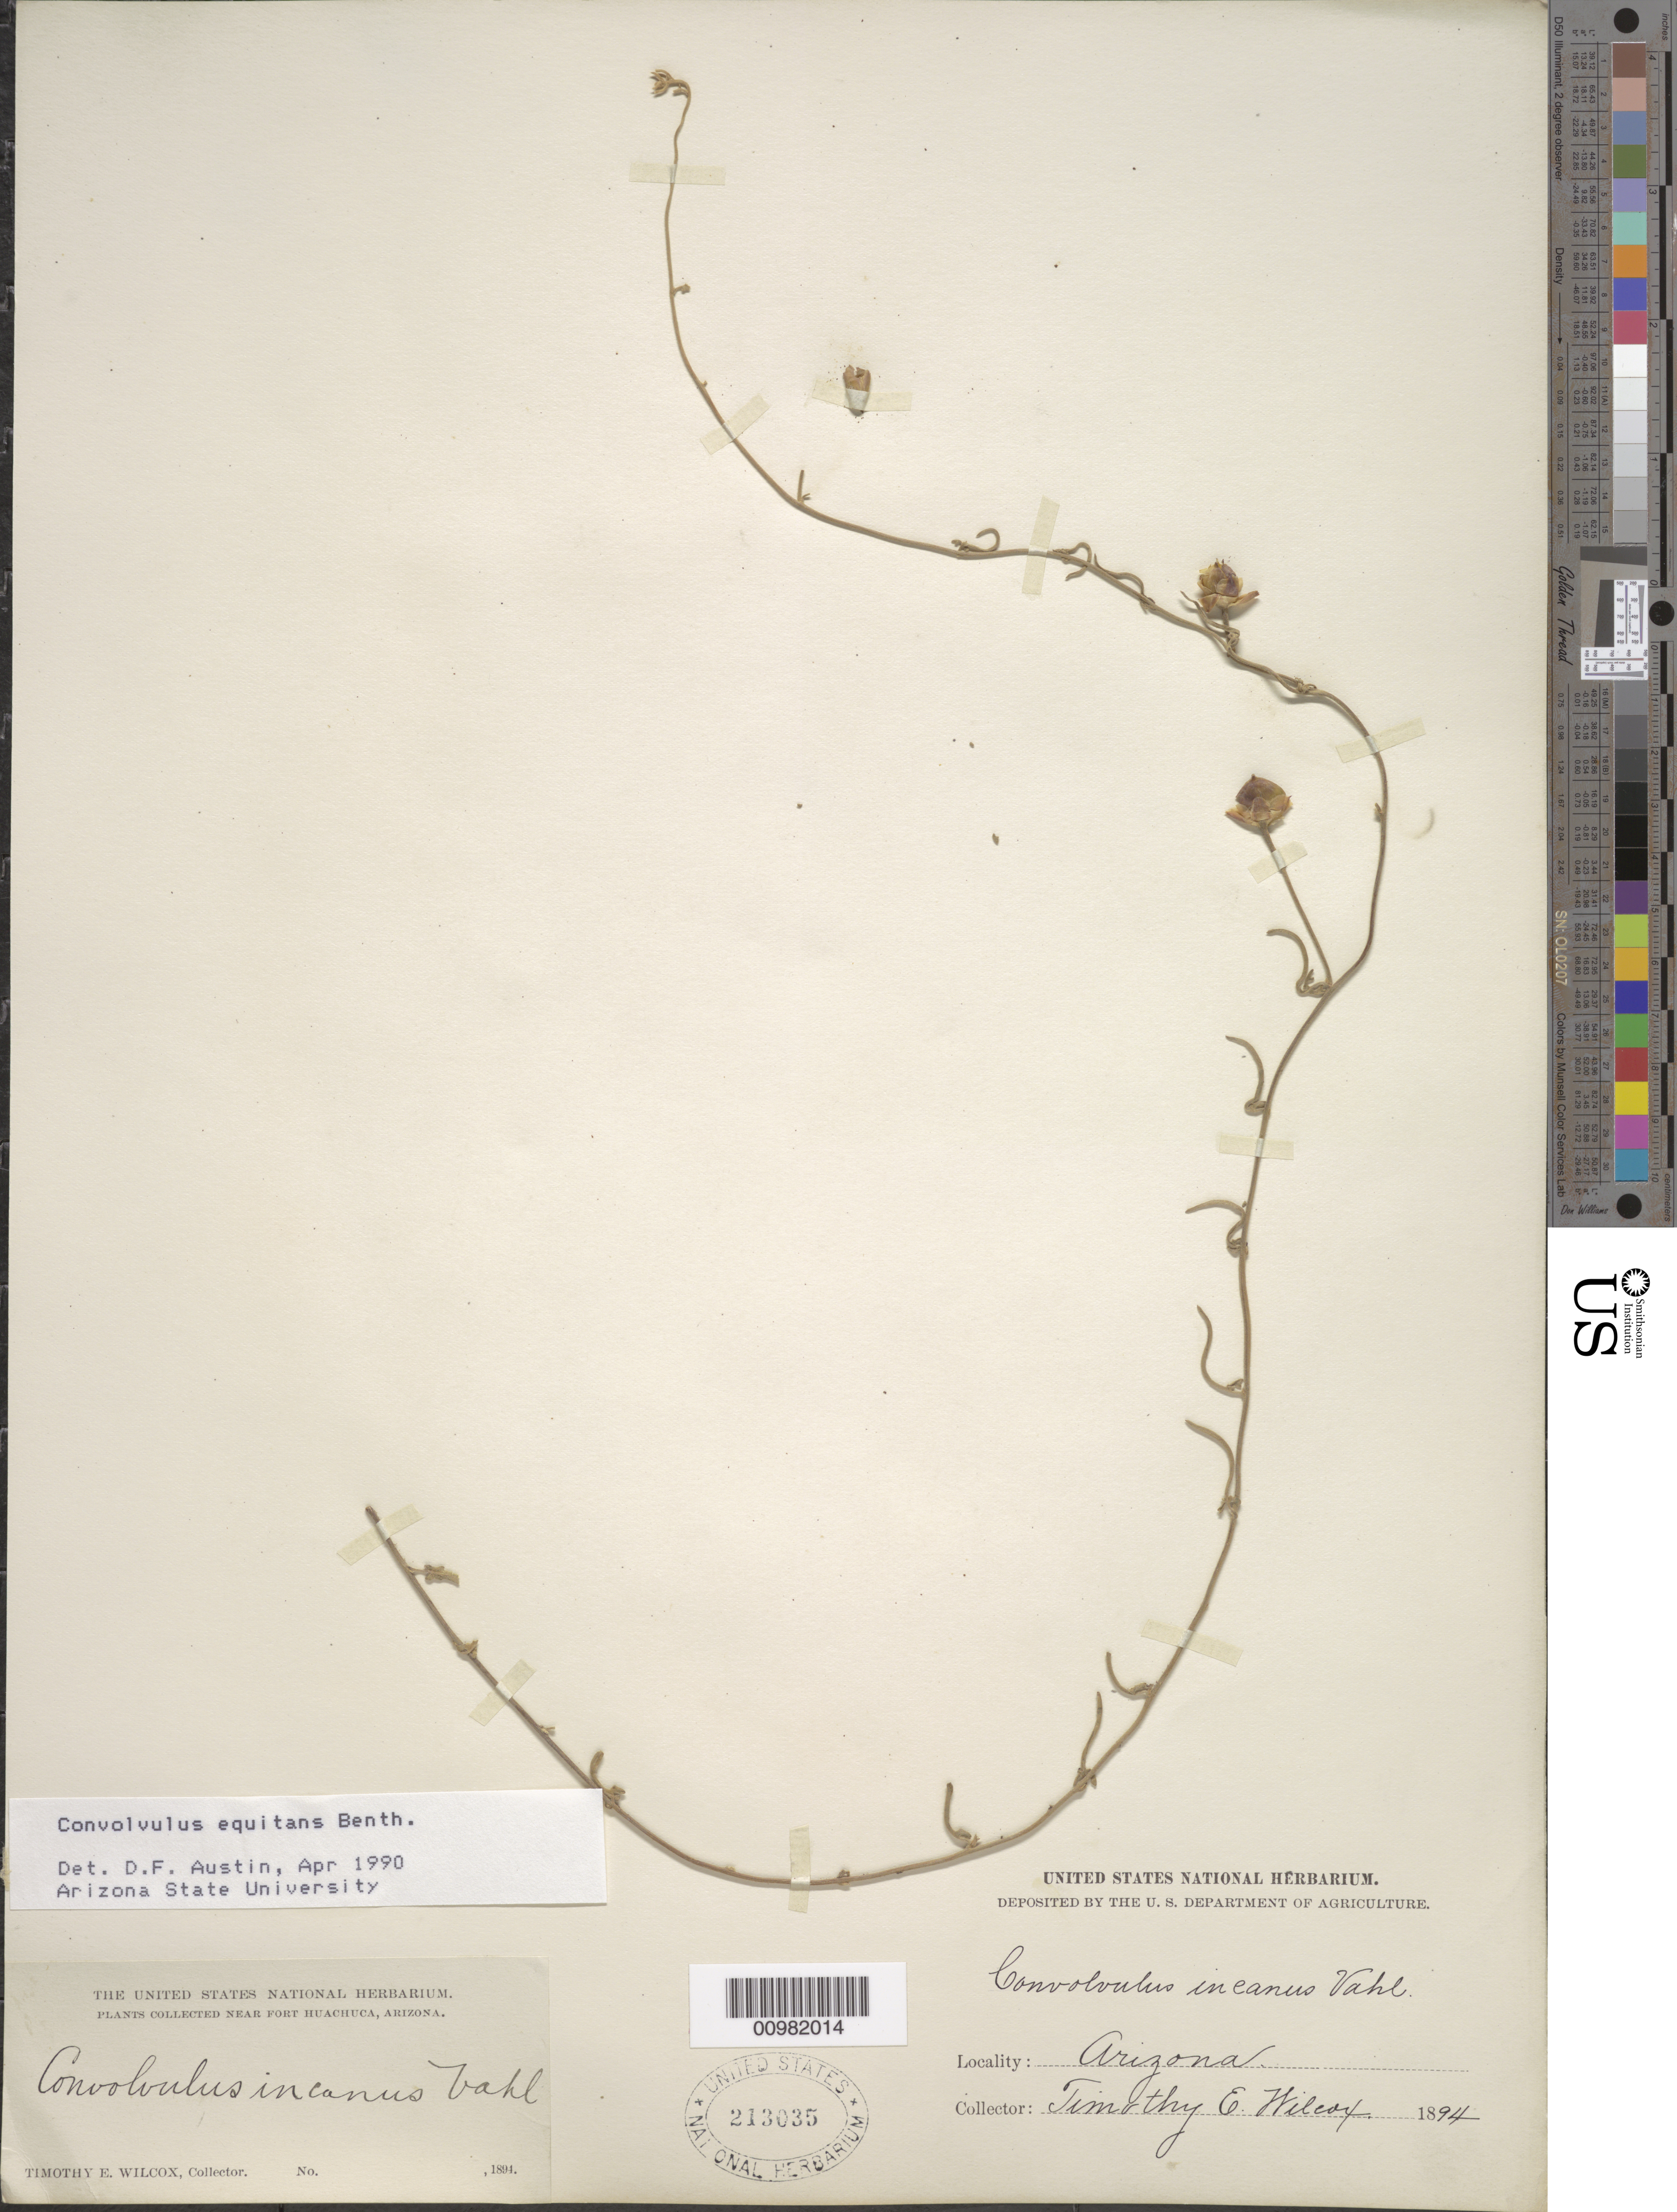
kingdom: Plantae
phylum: Tracheophyta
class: Magnoliopsida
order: Solanales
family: Convolvulaceae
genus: Convolvulus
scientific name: Convolvulus equitans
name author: Benth.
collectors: T. E. Wilcox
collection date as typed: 1894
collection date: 1894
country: United States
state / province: Arizona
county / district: Cochise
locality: near Ft. Huachuca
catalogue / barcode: US 213035